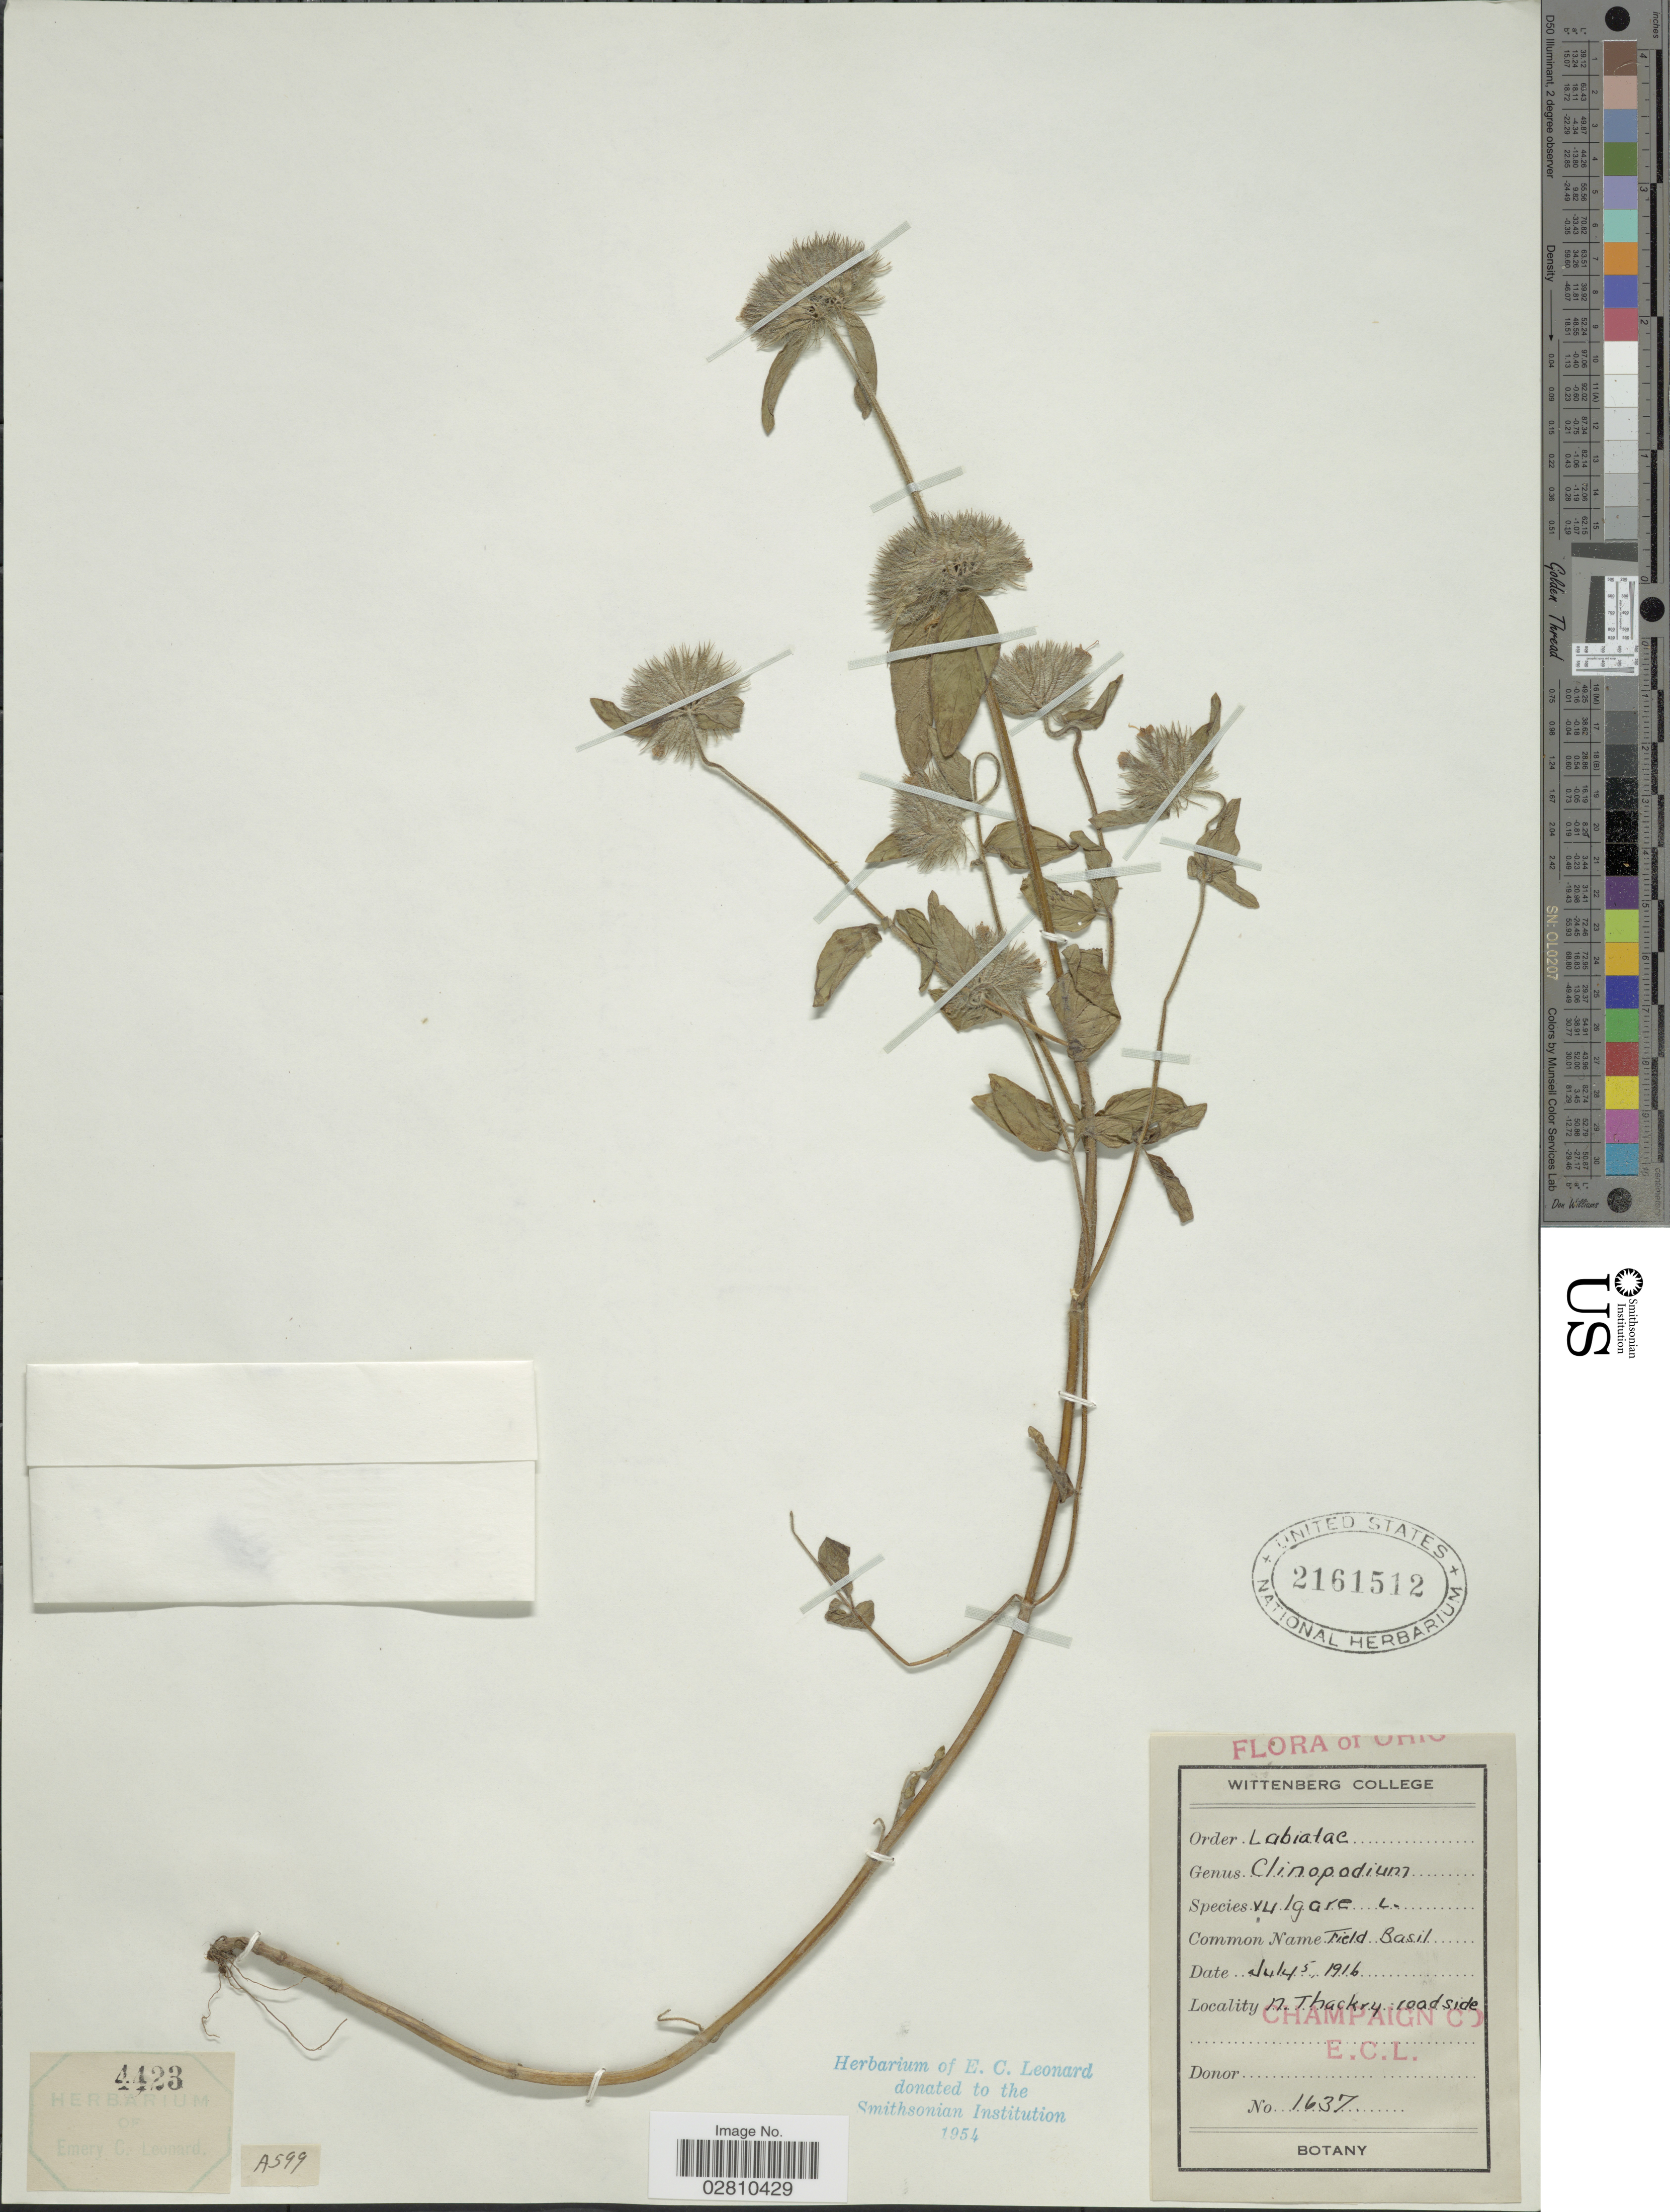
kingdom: Plantae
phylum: Tracheophyta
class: Magnoliopsida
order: Lamiales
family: Lamiaceae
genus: Clinopodium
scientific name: Clinopodium vulgare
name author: L.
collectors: E. C. Leonard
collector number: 1637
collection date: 1916-07-05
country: United States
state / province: Ohio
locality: N. Thackry: road side. Champaign Co.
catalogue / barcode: US 2161512